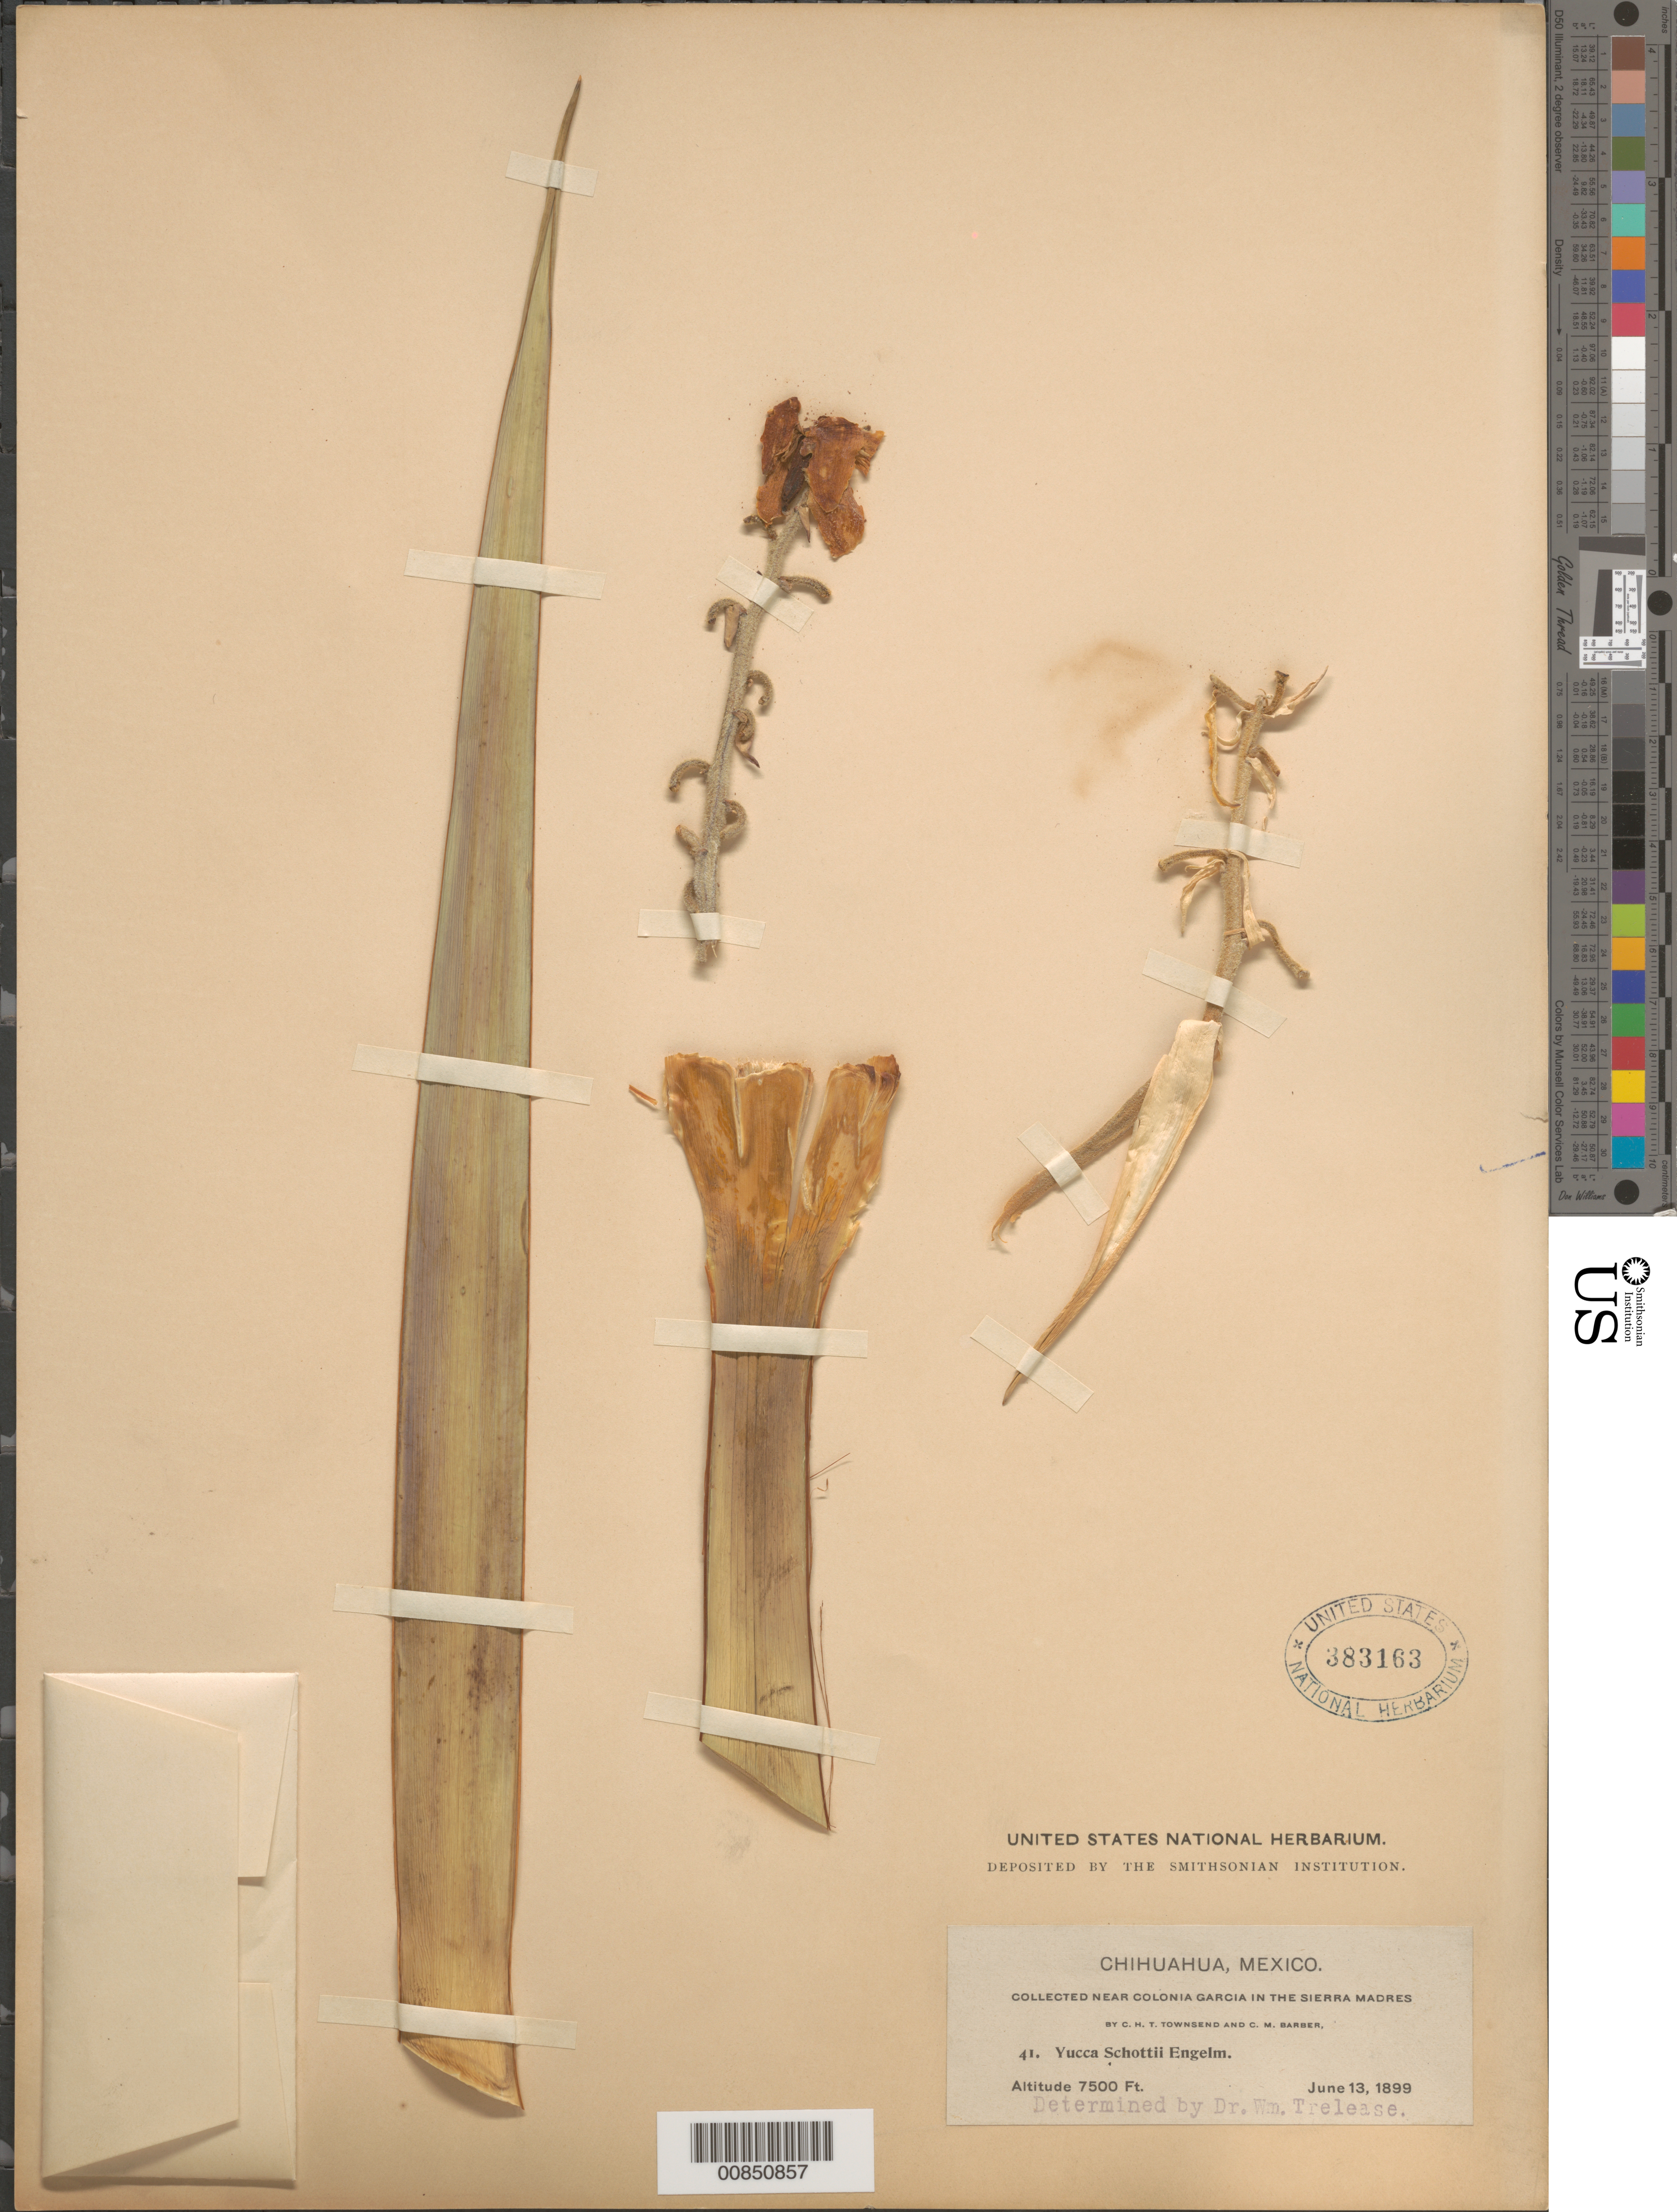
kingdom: Plantae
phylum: Tracheophyta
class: Liliopsida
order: Asparagales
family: Asparagaceae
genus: Yucca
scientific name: Yucca schottii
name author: Engelm.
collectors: C. H. T. Townsend & C. Barber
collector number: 41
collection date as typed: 13 Jun 1899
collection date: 1899-06-13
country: Mexico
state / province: Chihuahua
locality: Near Colonia García in the Sierra Madre.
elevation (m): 2286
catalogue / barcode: US 383163